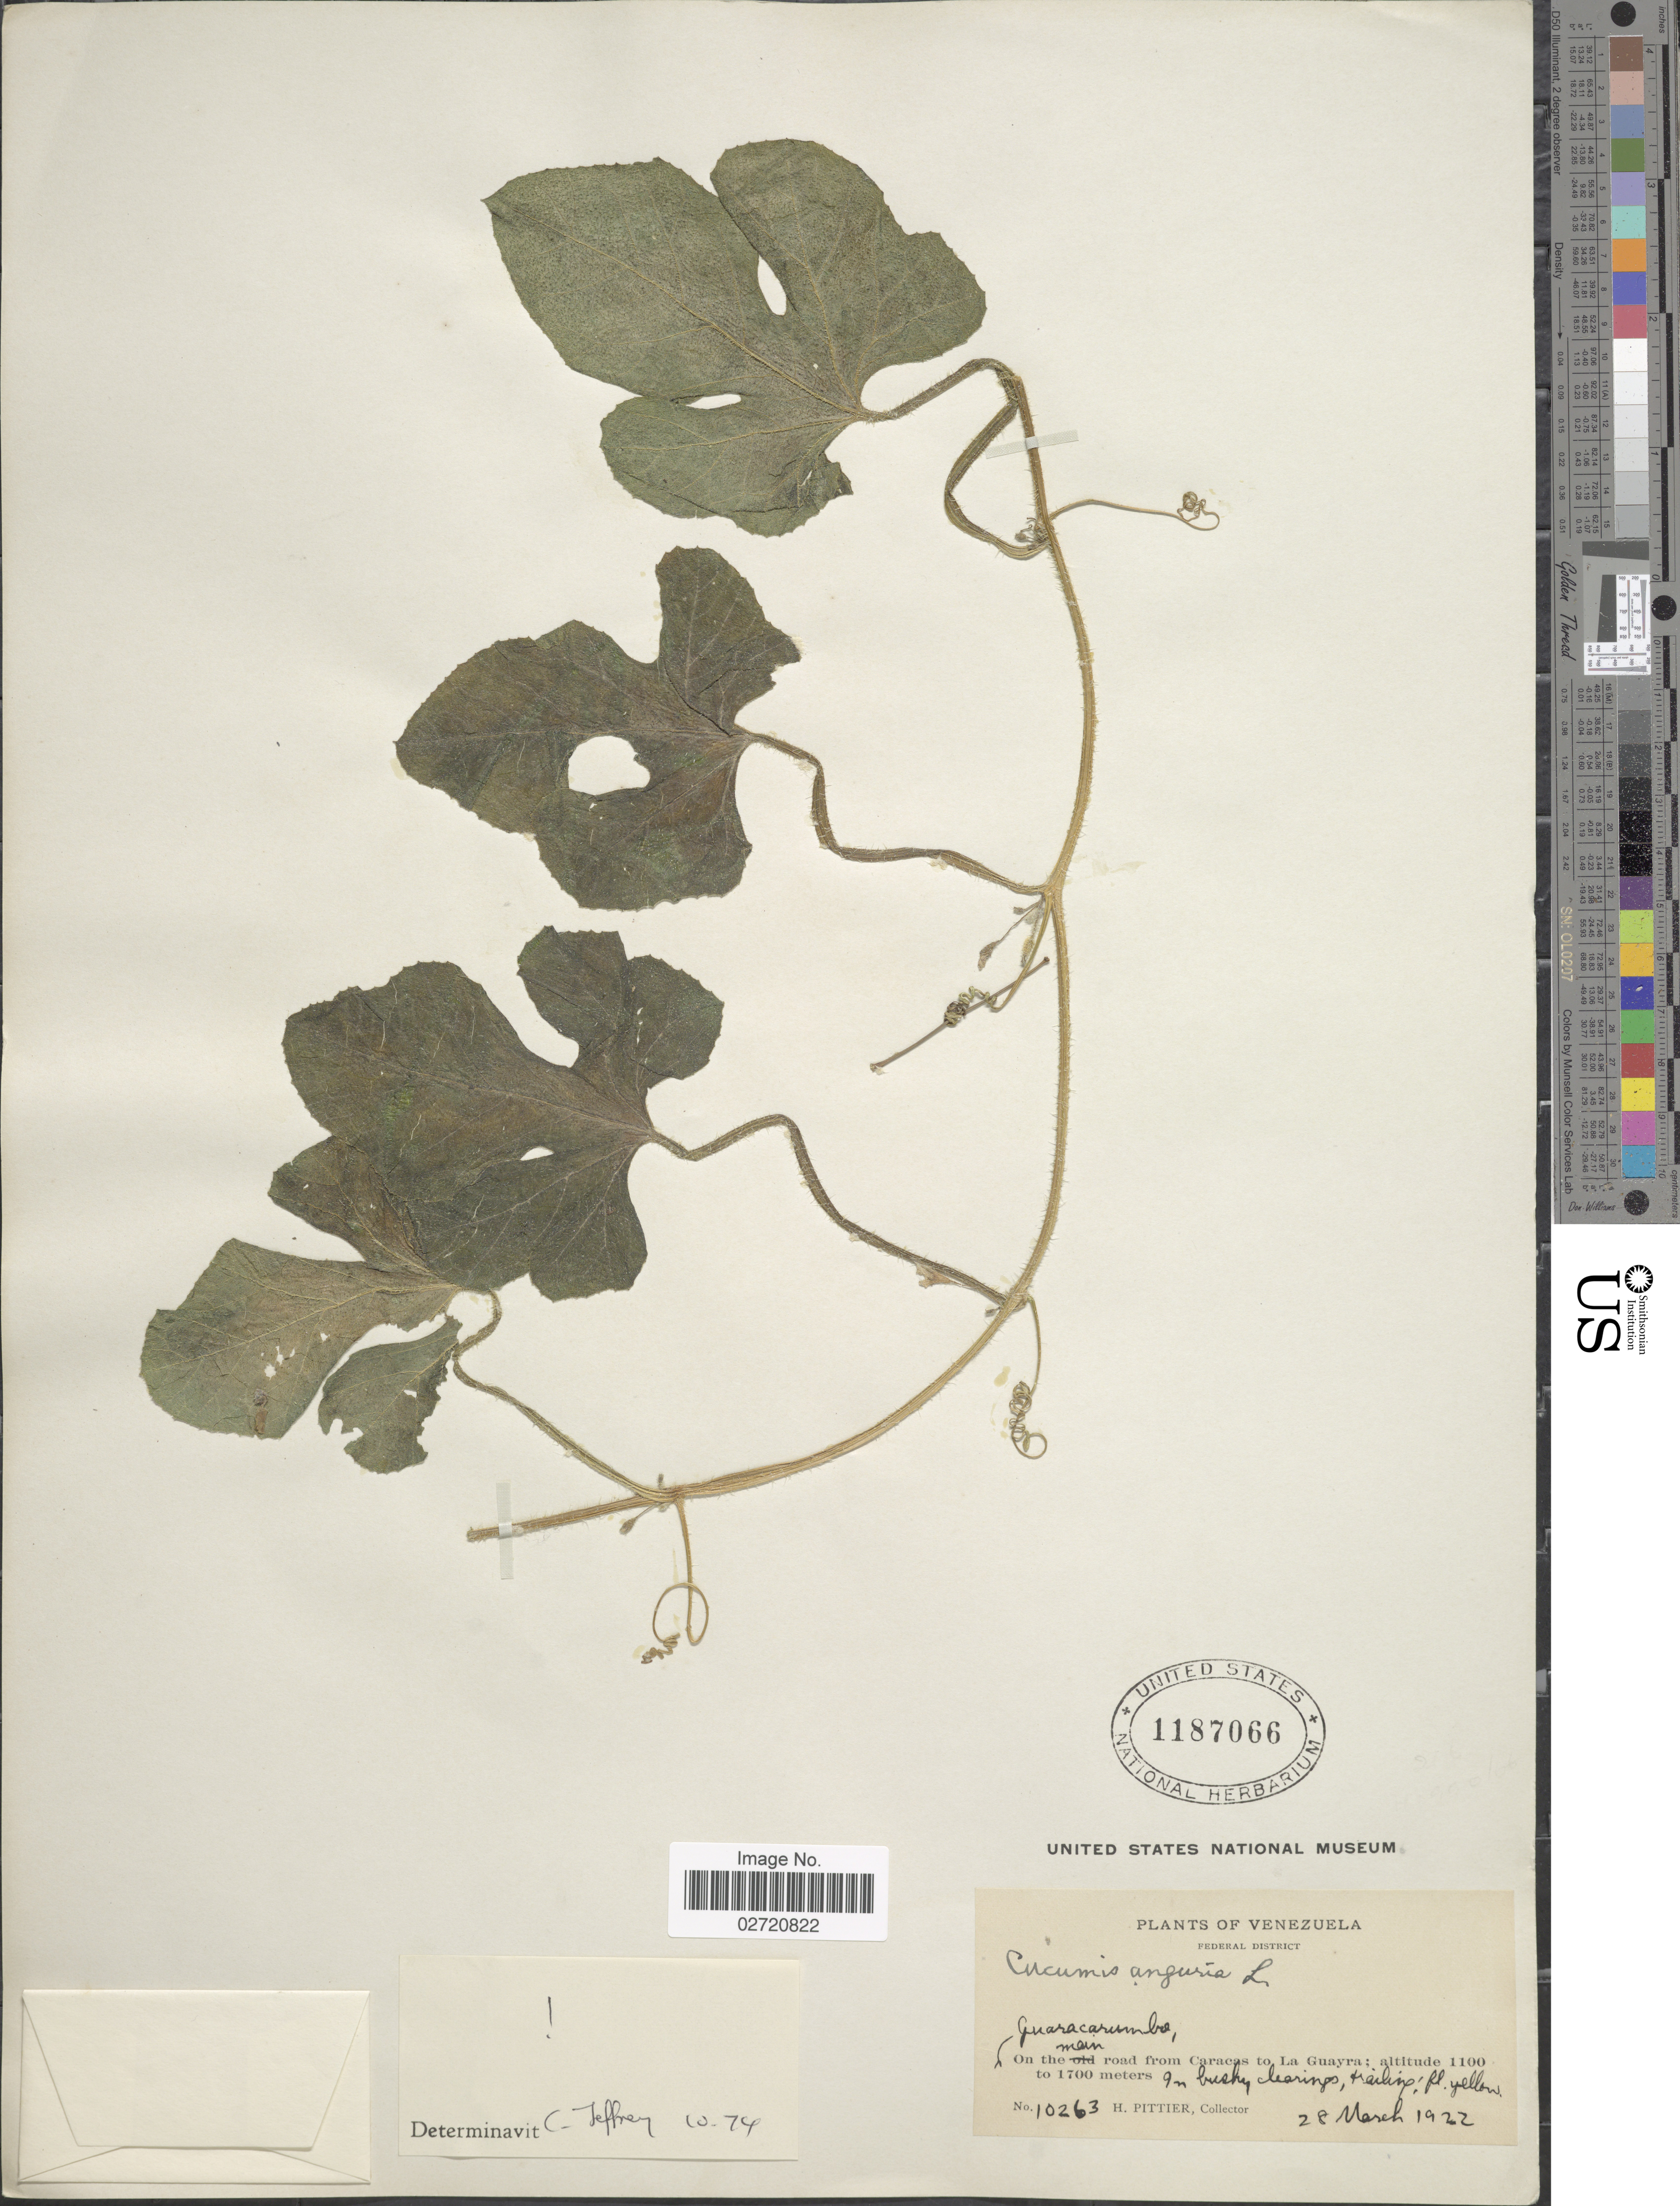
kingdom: Plantae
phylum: Tracheophyta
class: Magnoliopsida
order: Cucurbitales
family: Cucurbitaceae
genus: Cucumis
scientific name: Cucumis anguria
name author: L.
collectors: H. F. Pittier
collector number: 10263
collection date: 1922-03-28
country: Venezuela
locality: Federal District. On the main road from Caracas to La Guayra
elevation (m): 1100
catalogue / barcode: US 1187066